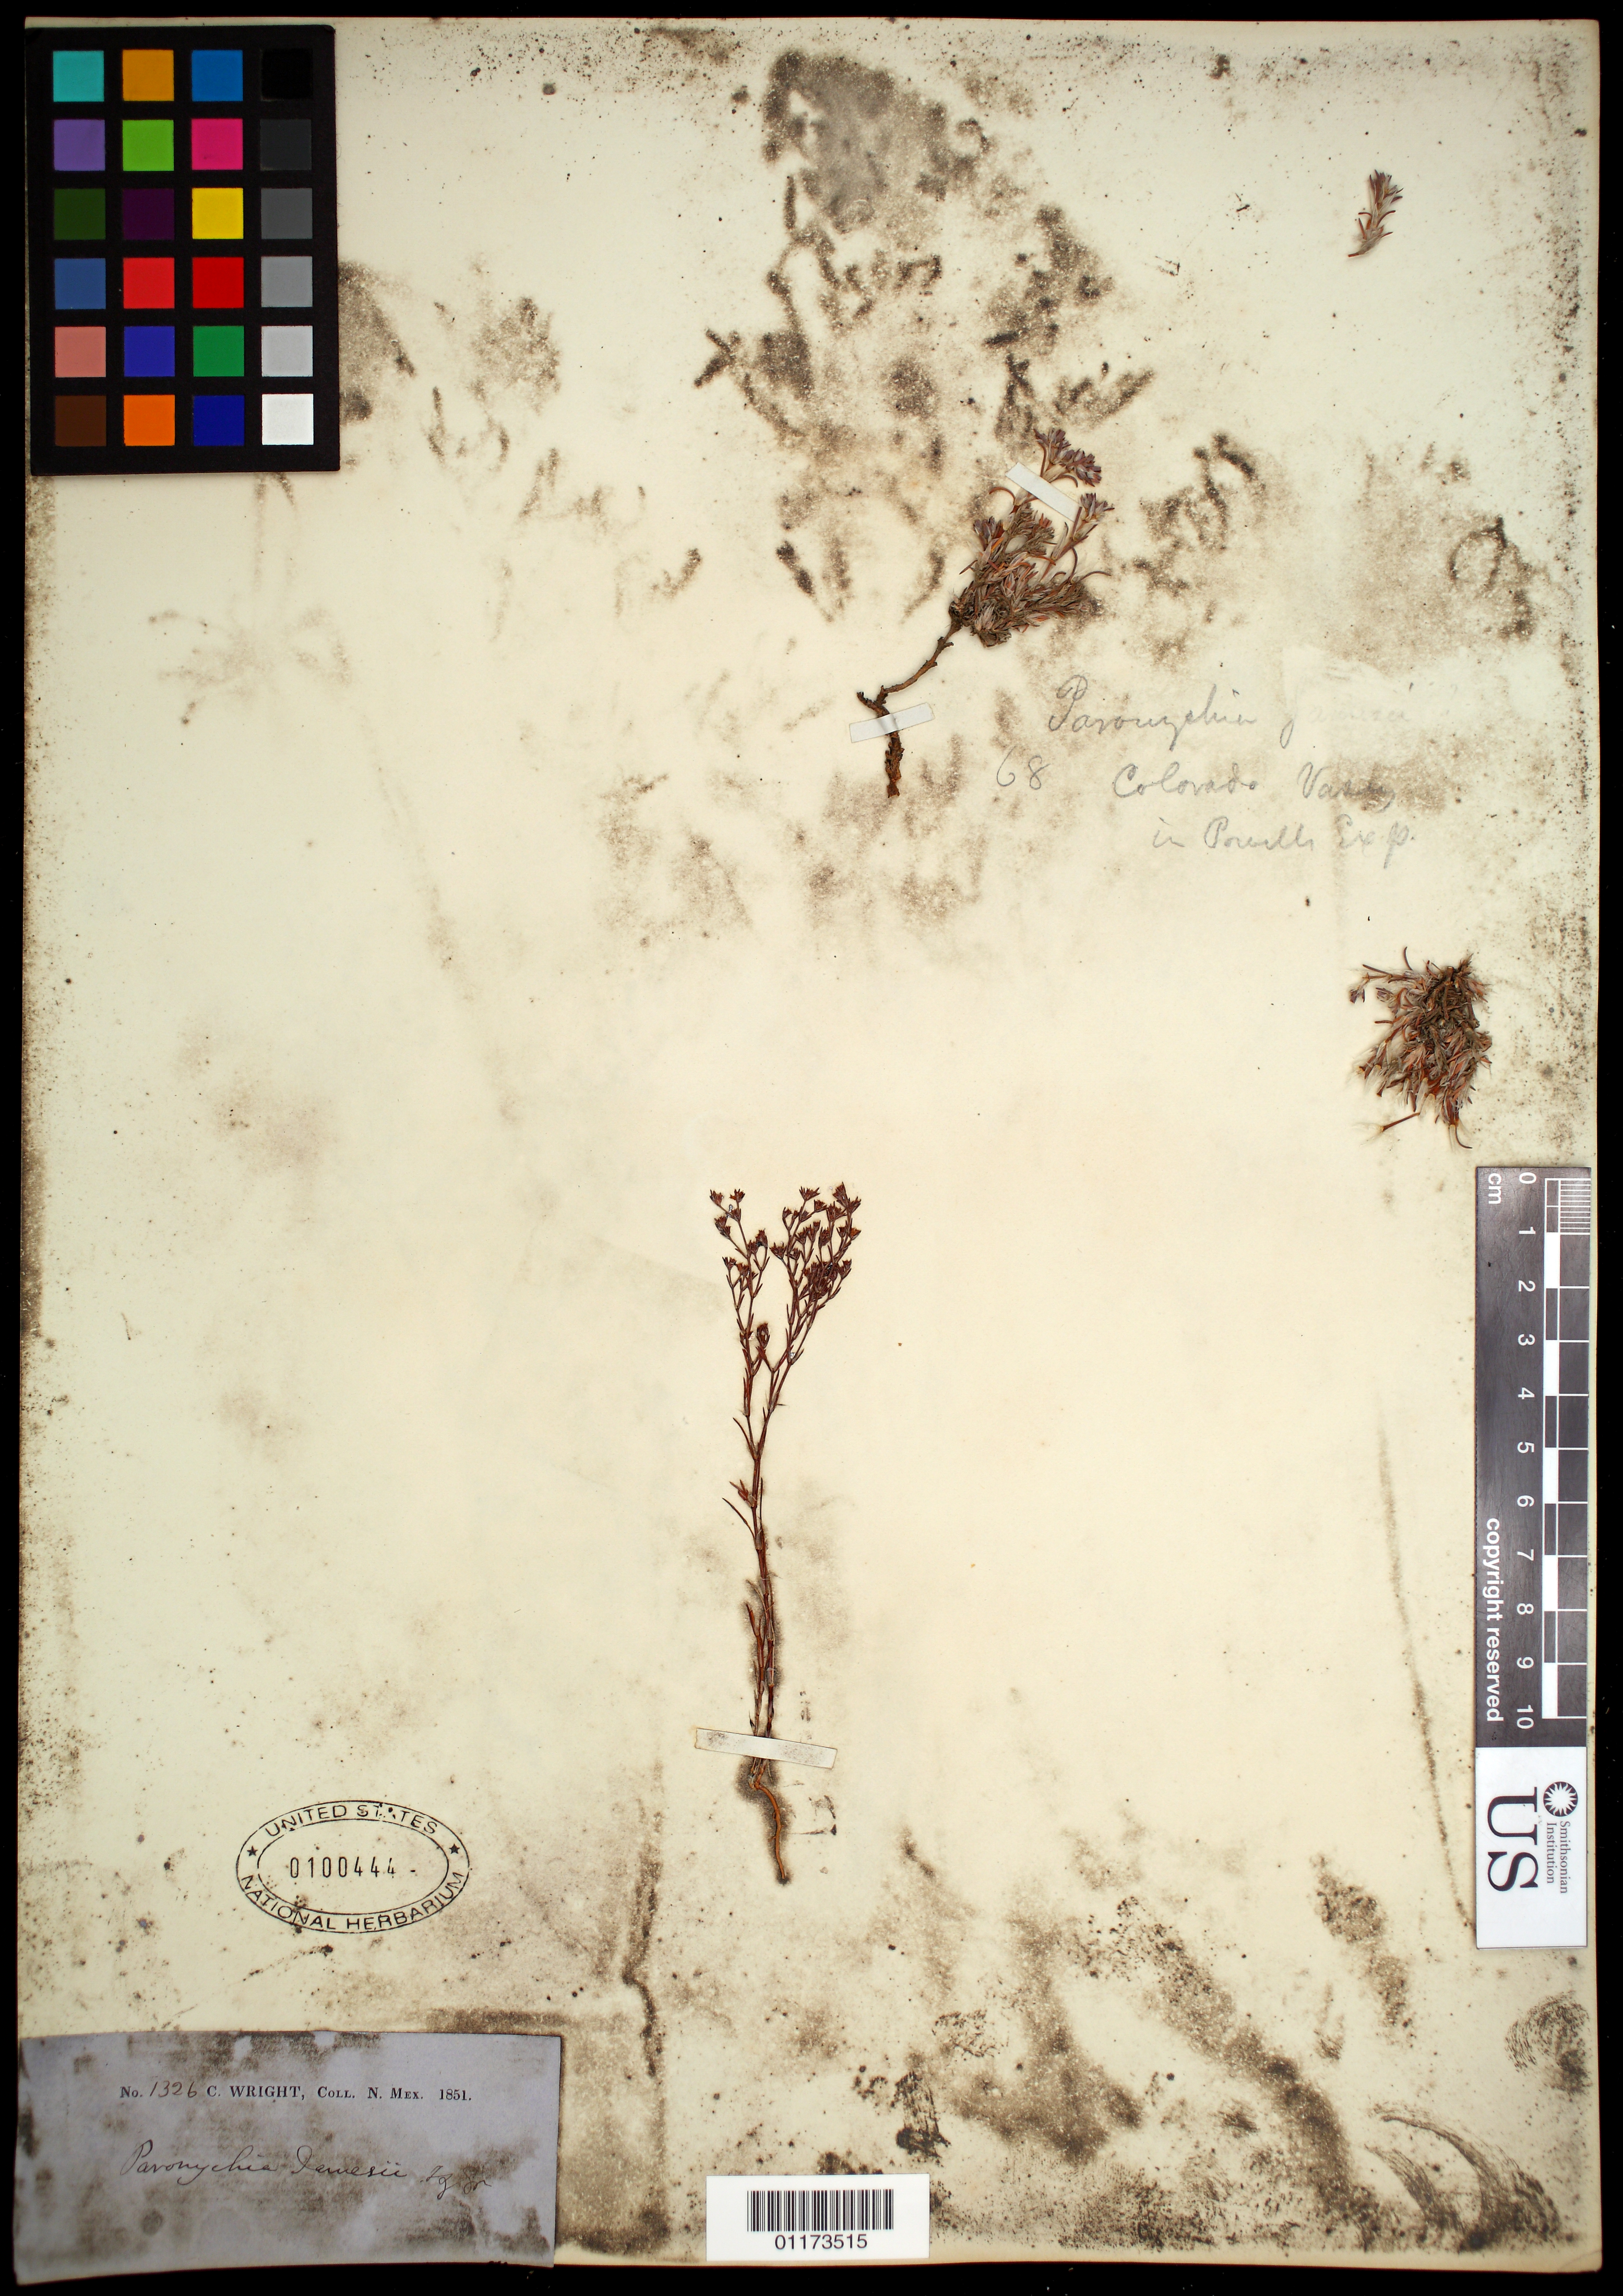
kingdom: Plantae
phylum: Tracheophyta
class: Magnoliopsida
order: Caryophyllales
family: Caryophyllaceae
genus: Paronychia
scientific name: Paronychia jamesii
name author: Torr. & A. Gray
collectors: C. Wright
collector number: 1326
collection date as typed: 1851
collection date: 1851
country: United States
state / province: New Mexico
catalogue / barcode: US 100444